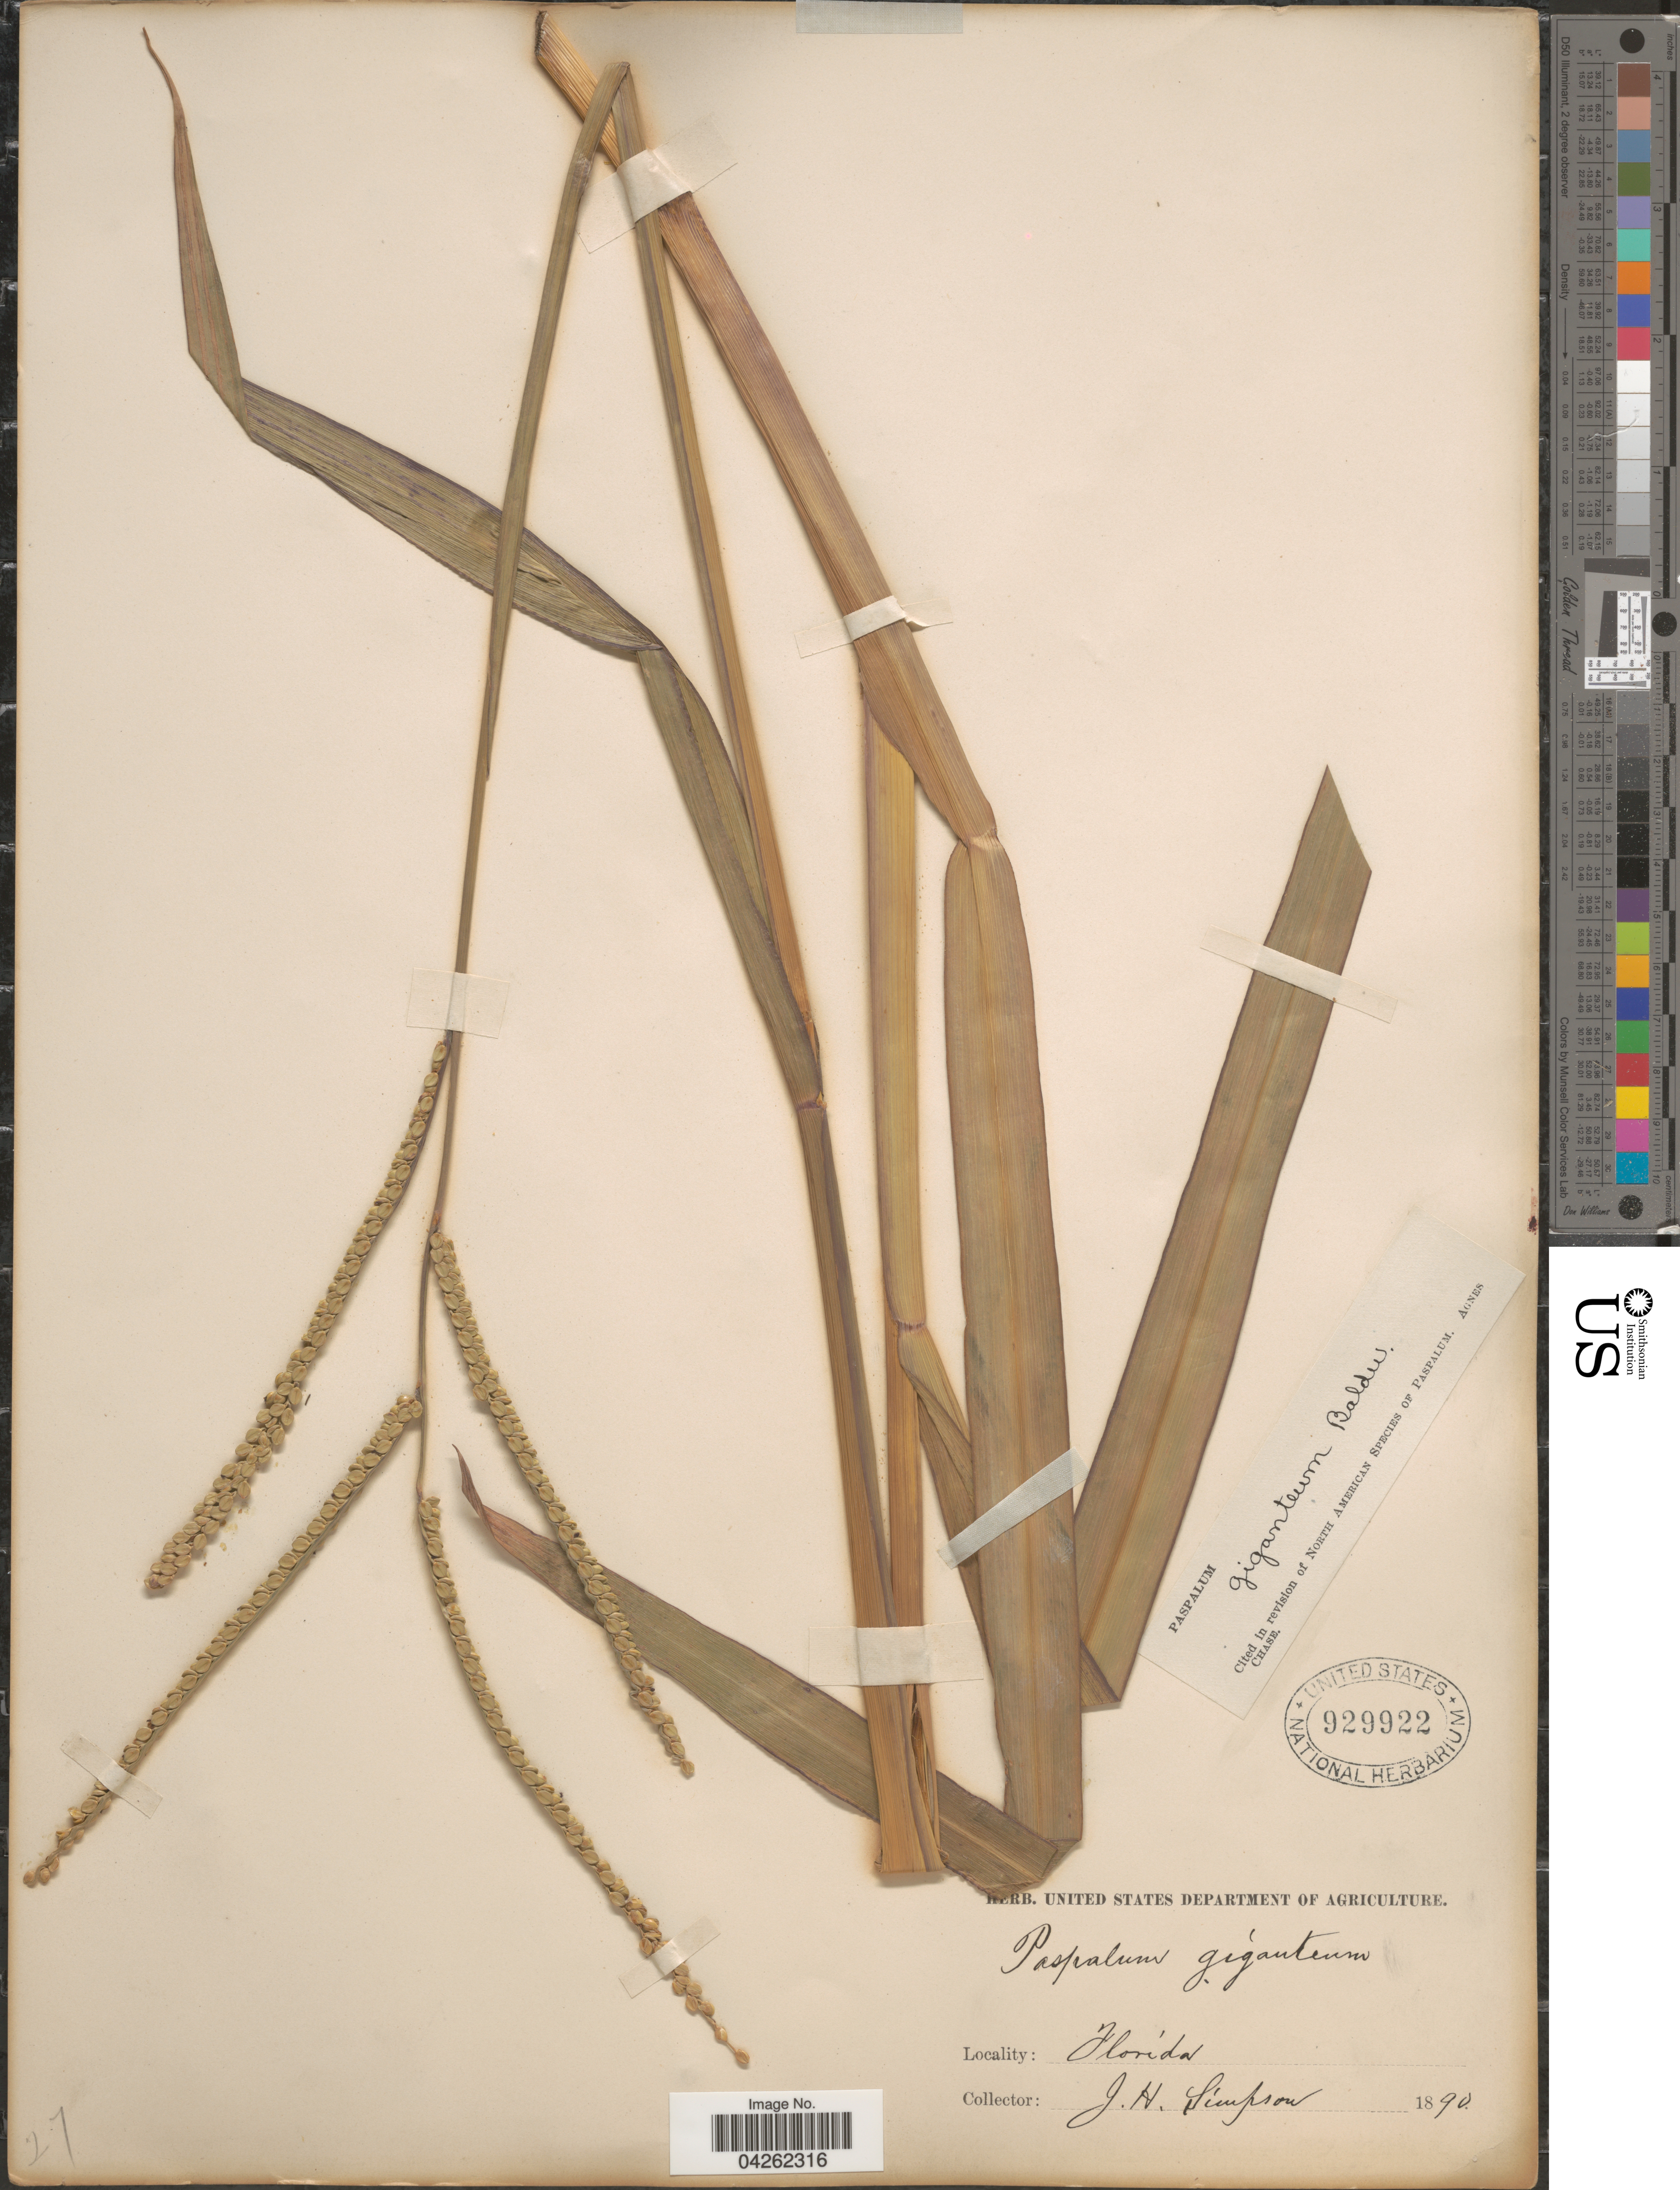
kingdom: Plantae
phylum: Tracheophyta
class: Liliopsida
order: Poales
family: Poaceae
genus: Paspalum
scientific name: Paspalum giganteum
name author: Baldwin ex Vasey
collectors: J. H. Simpson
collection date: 1890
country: United States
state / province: Florida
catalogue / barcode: US 929922